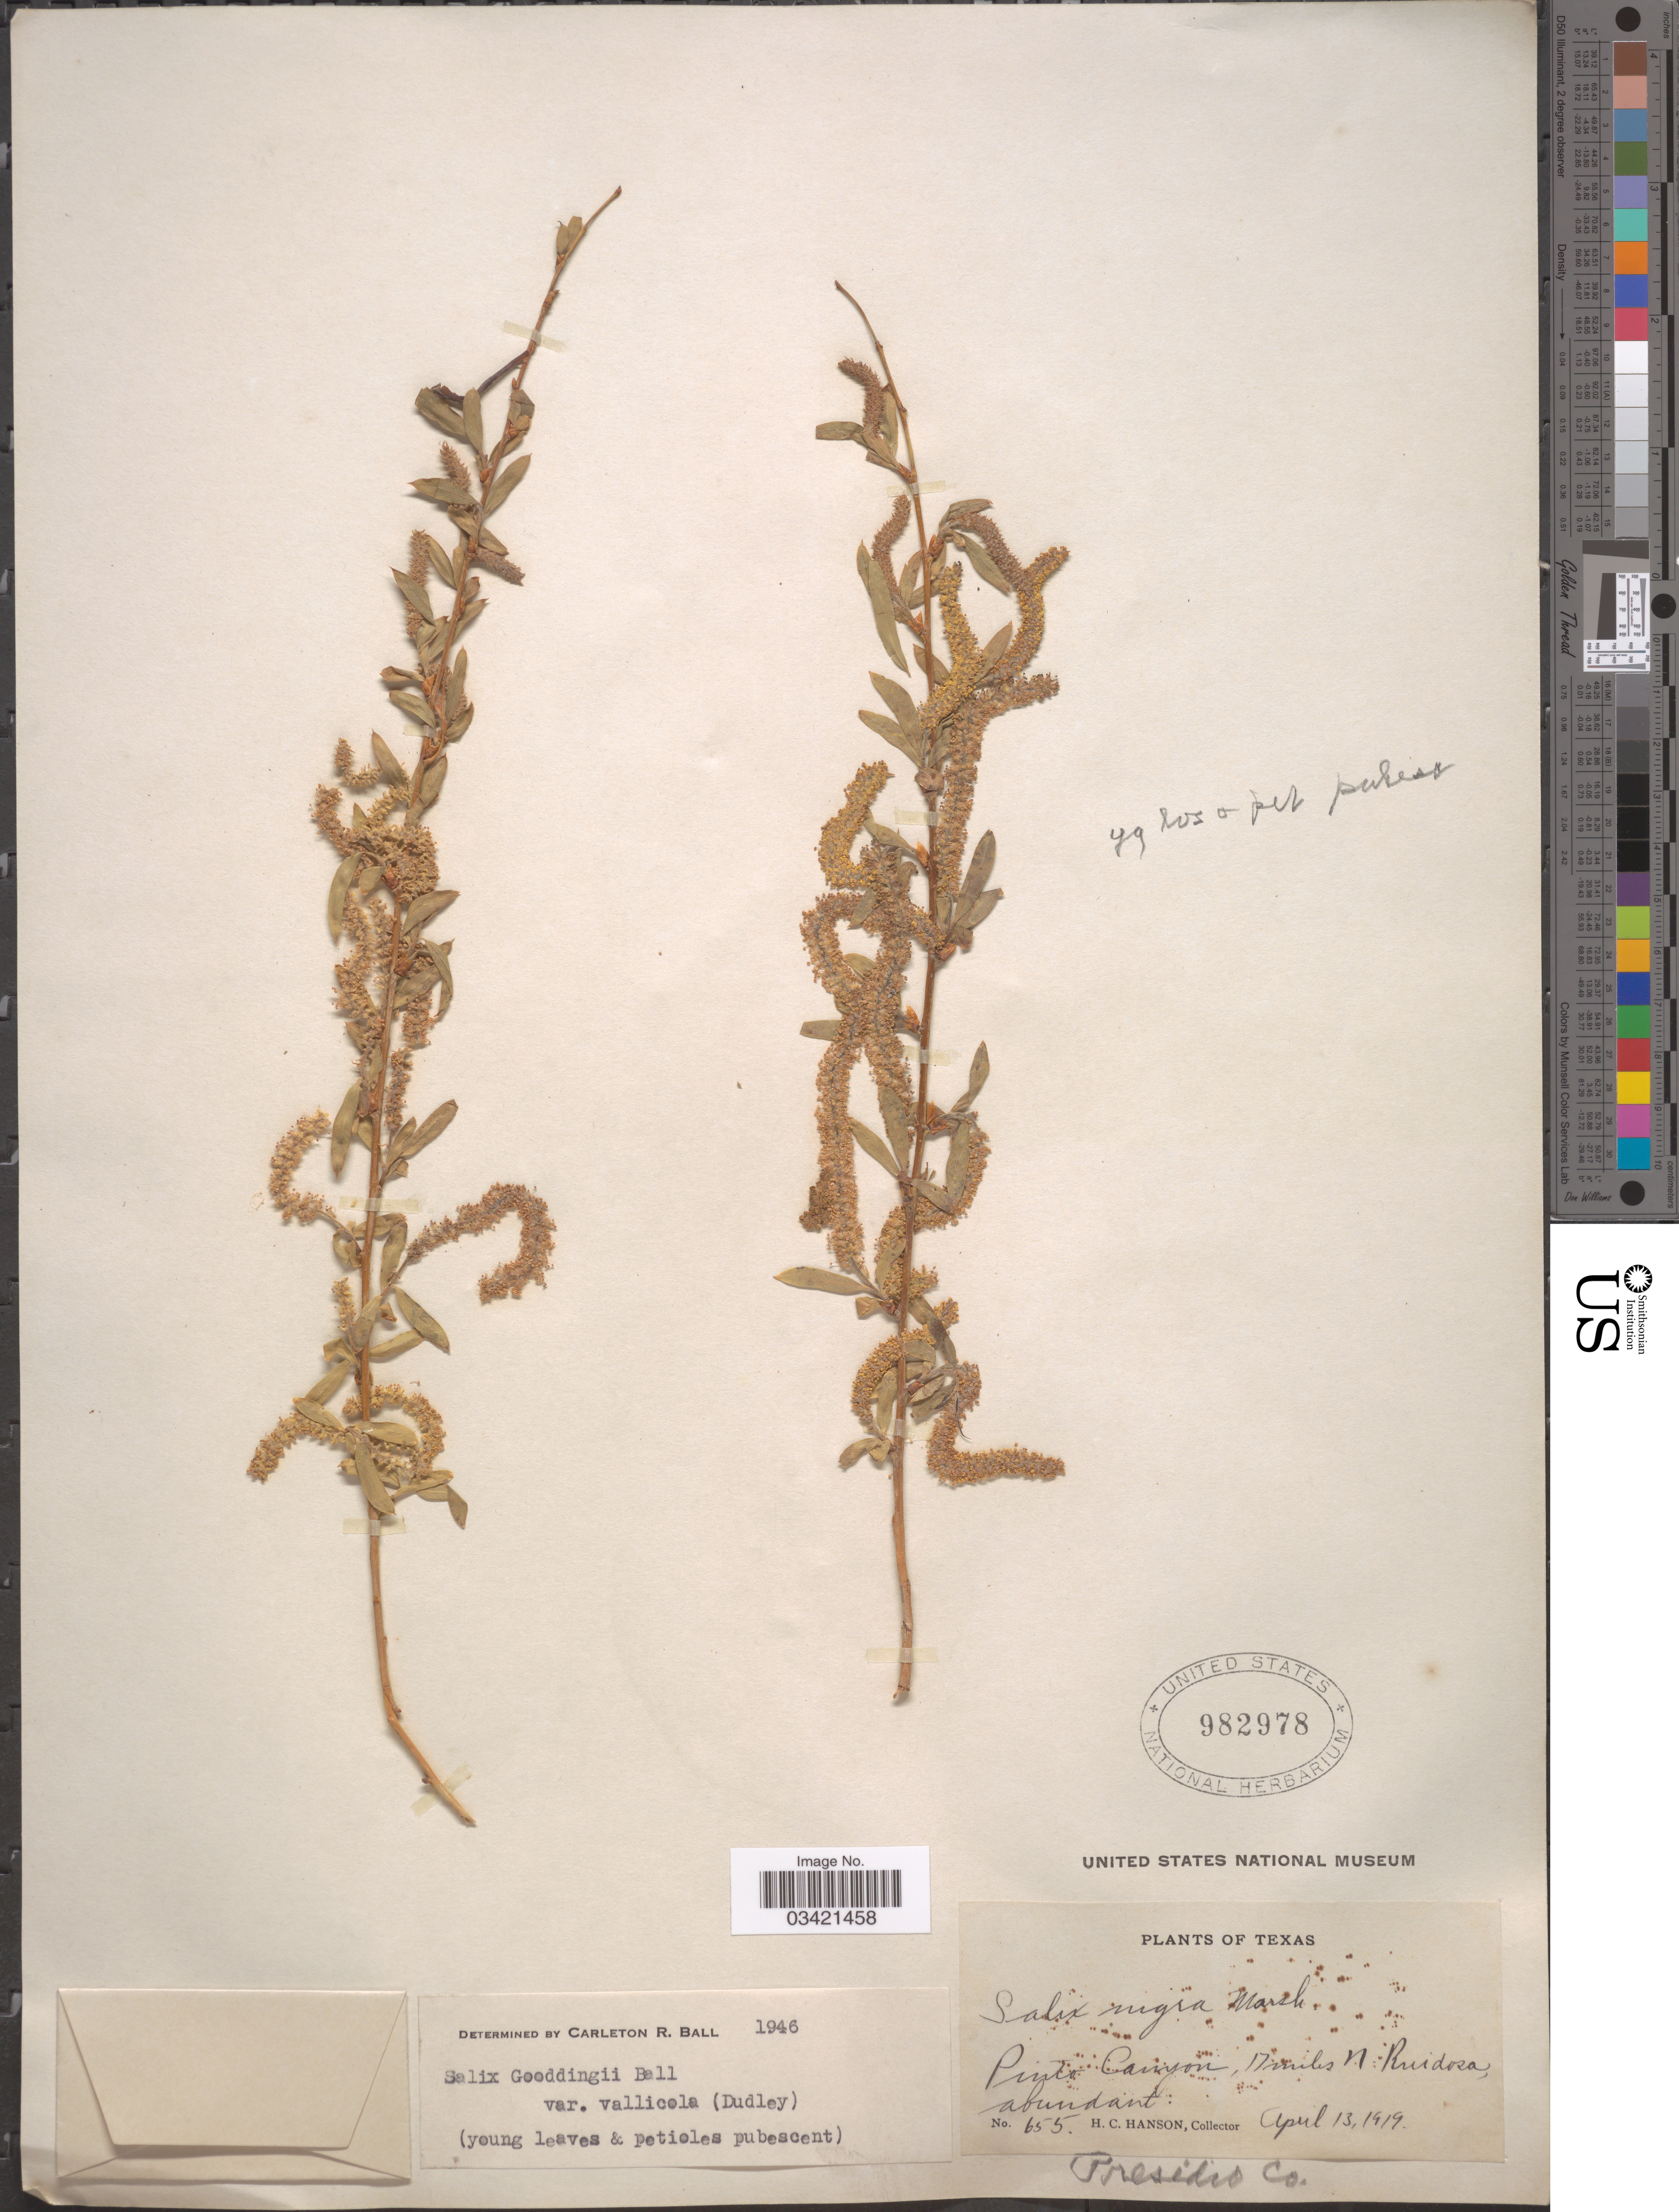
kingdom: Plantae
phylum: Tracheophyta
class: Magnoliopsida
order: Malpighiales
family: Salicaceae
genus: Salix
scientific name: Salix gooddingii var. vallicola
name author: (Dudley) C.R. Ball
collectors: H. Hanson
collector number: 655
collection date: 1919-04-13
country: United States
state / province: Texas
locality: Pinto Canyon, 17 miles N. Ruidosa. Presidio Co.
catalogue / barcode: US 982978